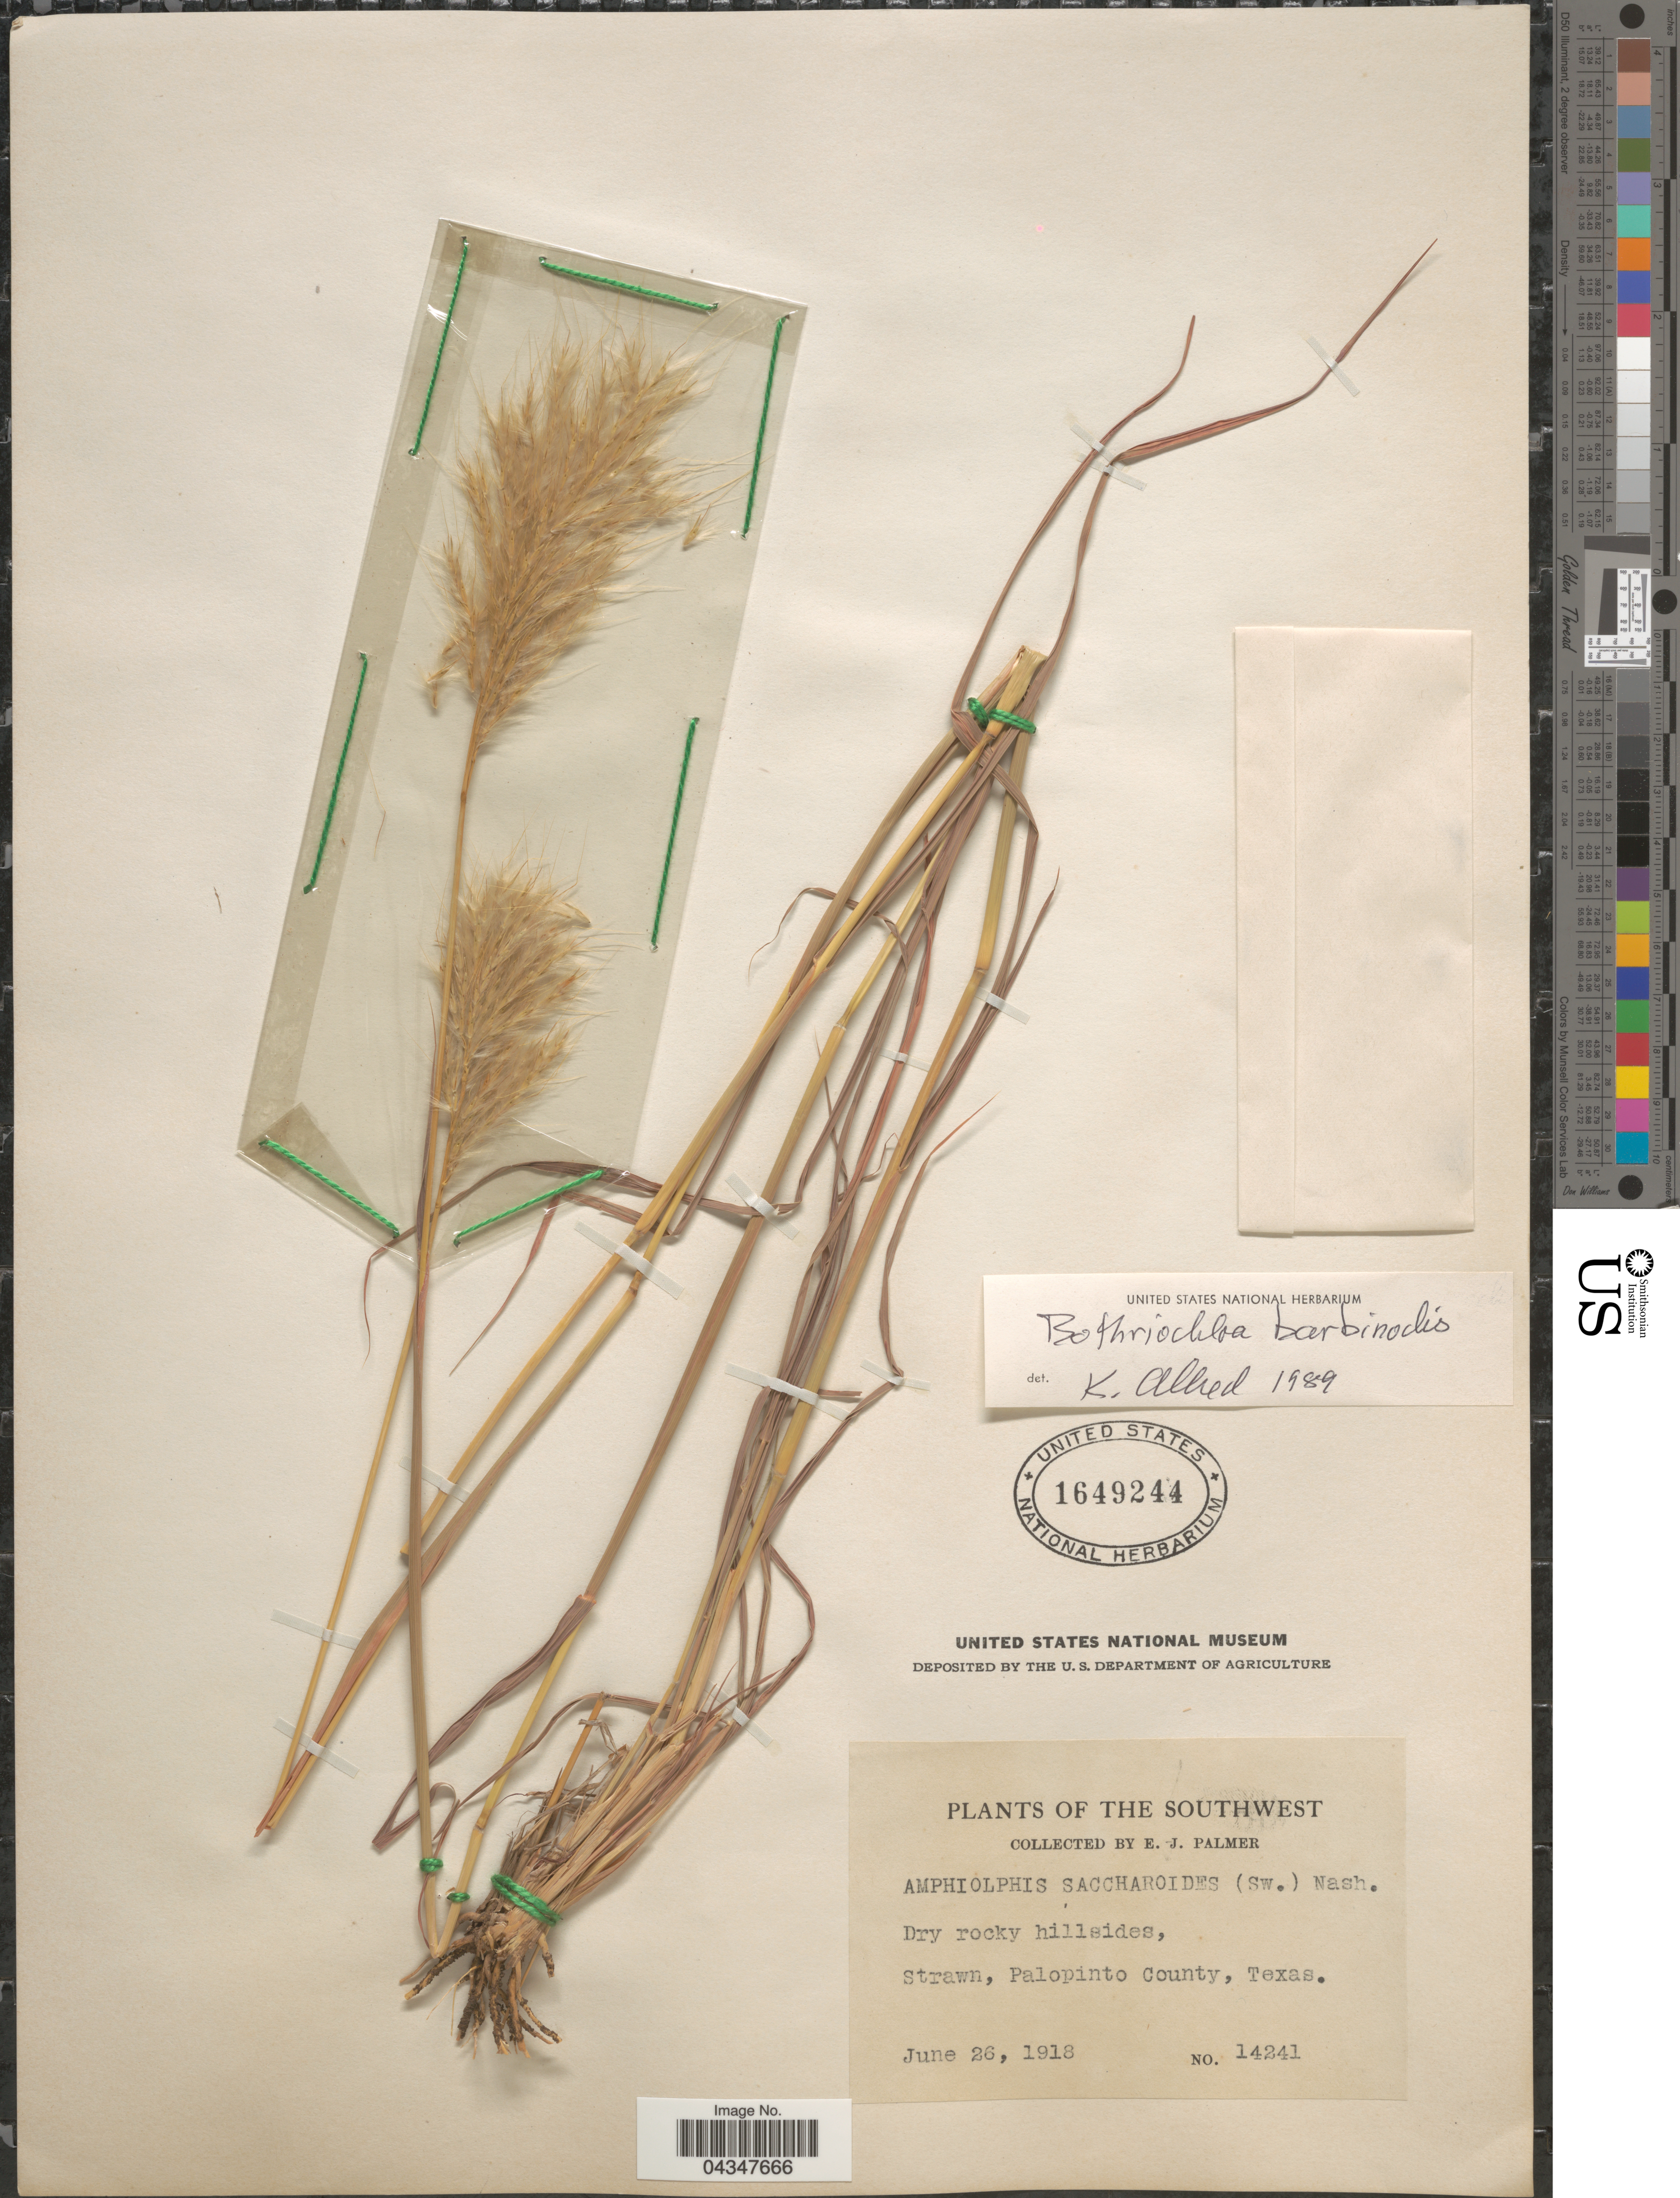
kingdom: Plantae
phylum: Tracheophyta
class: Liliopsida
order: Poales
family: Poaceae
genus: Bothriochloa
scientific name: Bothriochloa barbinodis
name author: (Lag.) Herter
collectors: E. J. Palmer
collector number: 14241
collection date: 1918-06-26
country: United States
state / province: Texas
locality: The Southwest. Dry rocky hillsides, Strawn, Palopinto County.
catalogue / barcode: US 1649244